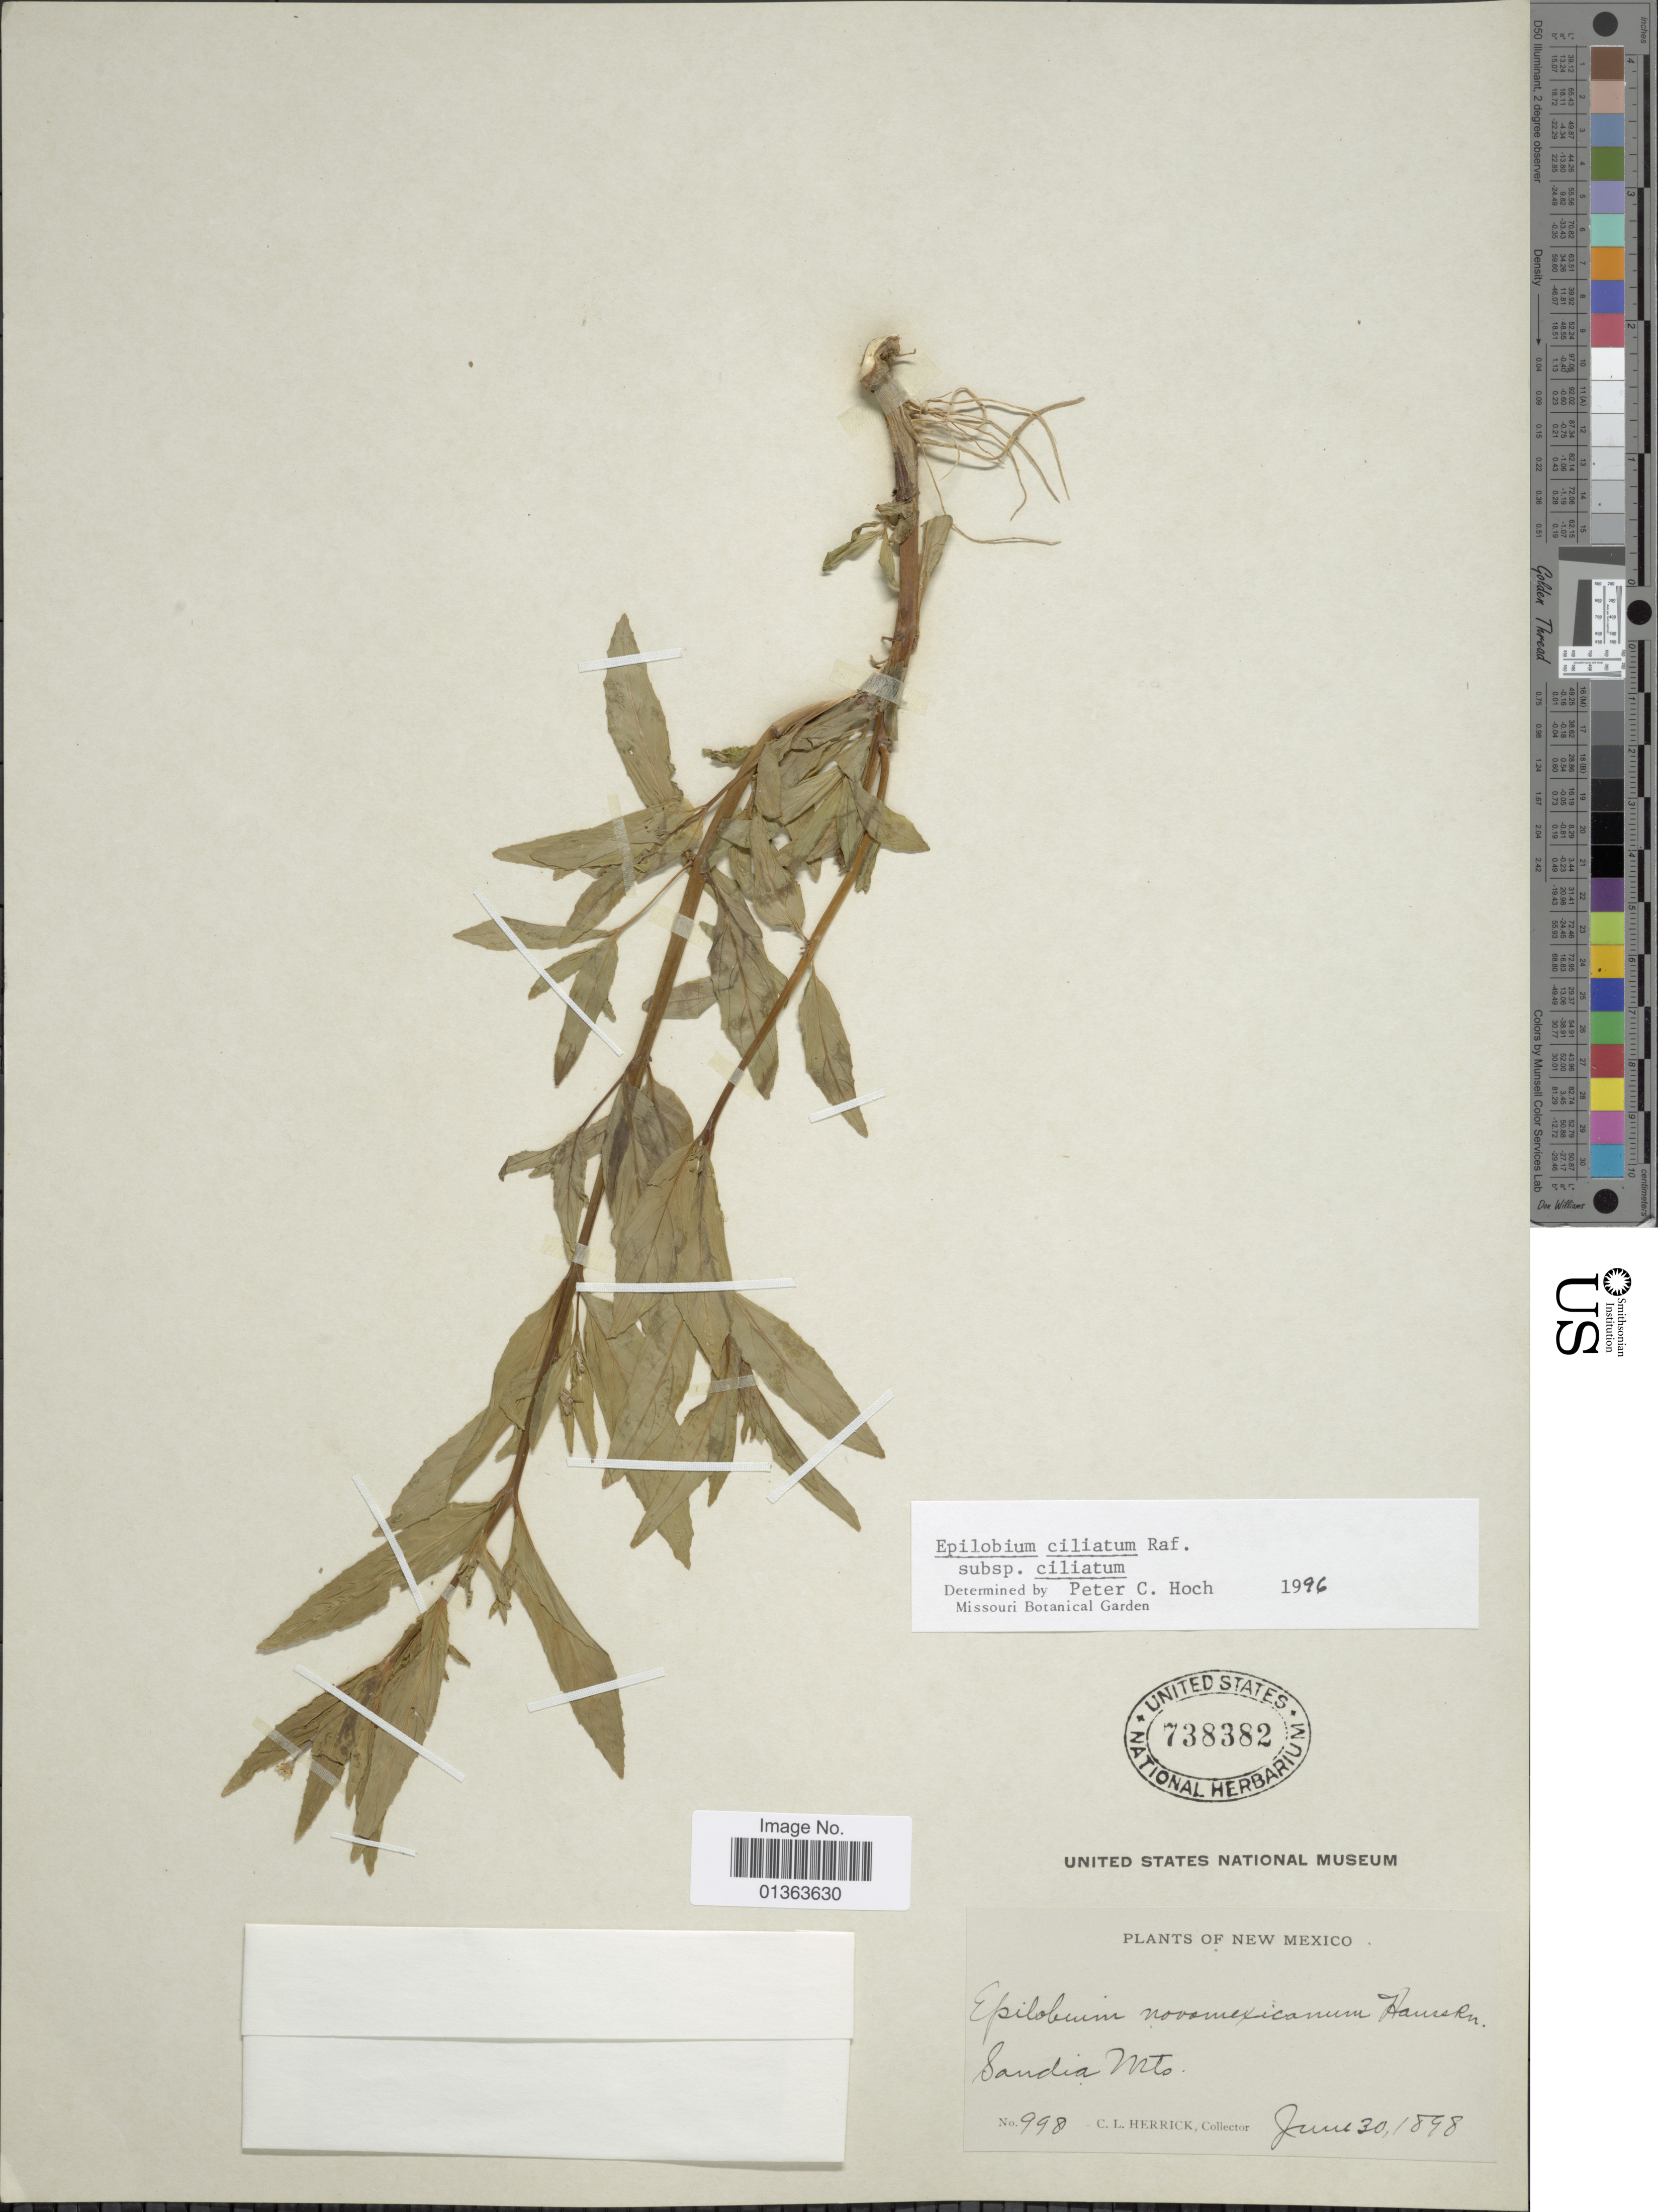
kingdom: Plantae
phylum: Tracheophyta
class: Magnoliopsida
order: Myrtales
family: Onagraceae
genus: Epilobium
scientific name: Epilobium ciliatum subsp. ciliatum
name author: Raf.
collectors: C. Herrick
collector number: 998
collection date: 1898-06-30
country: United States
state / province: New Mexico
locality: Sandia Mts.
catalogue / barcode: US 738382